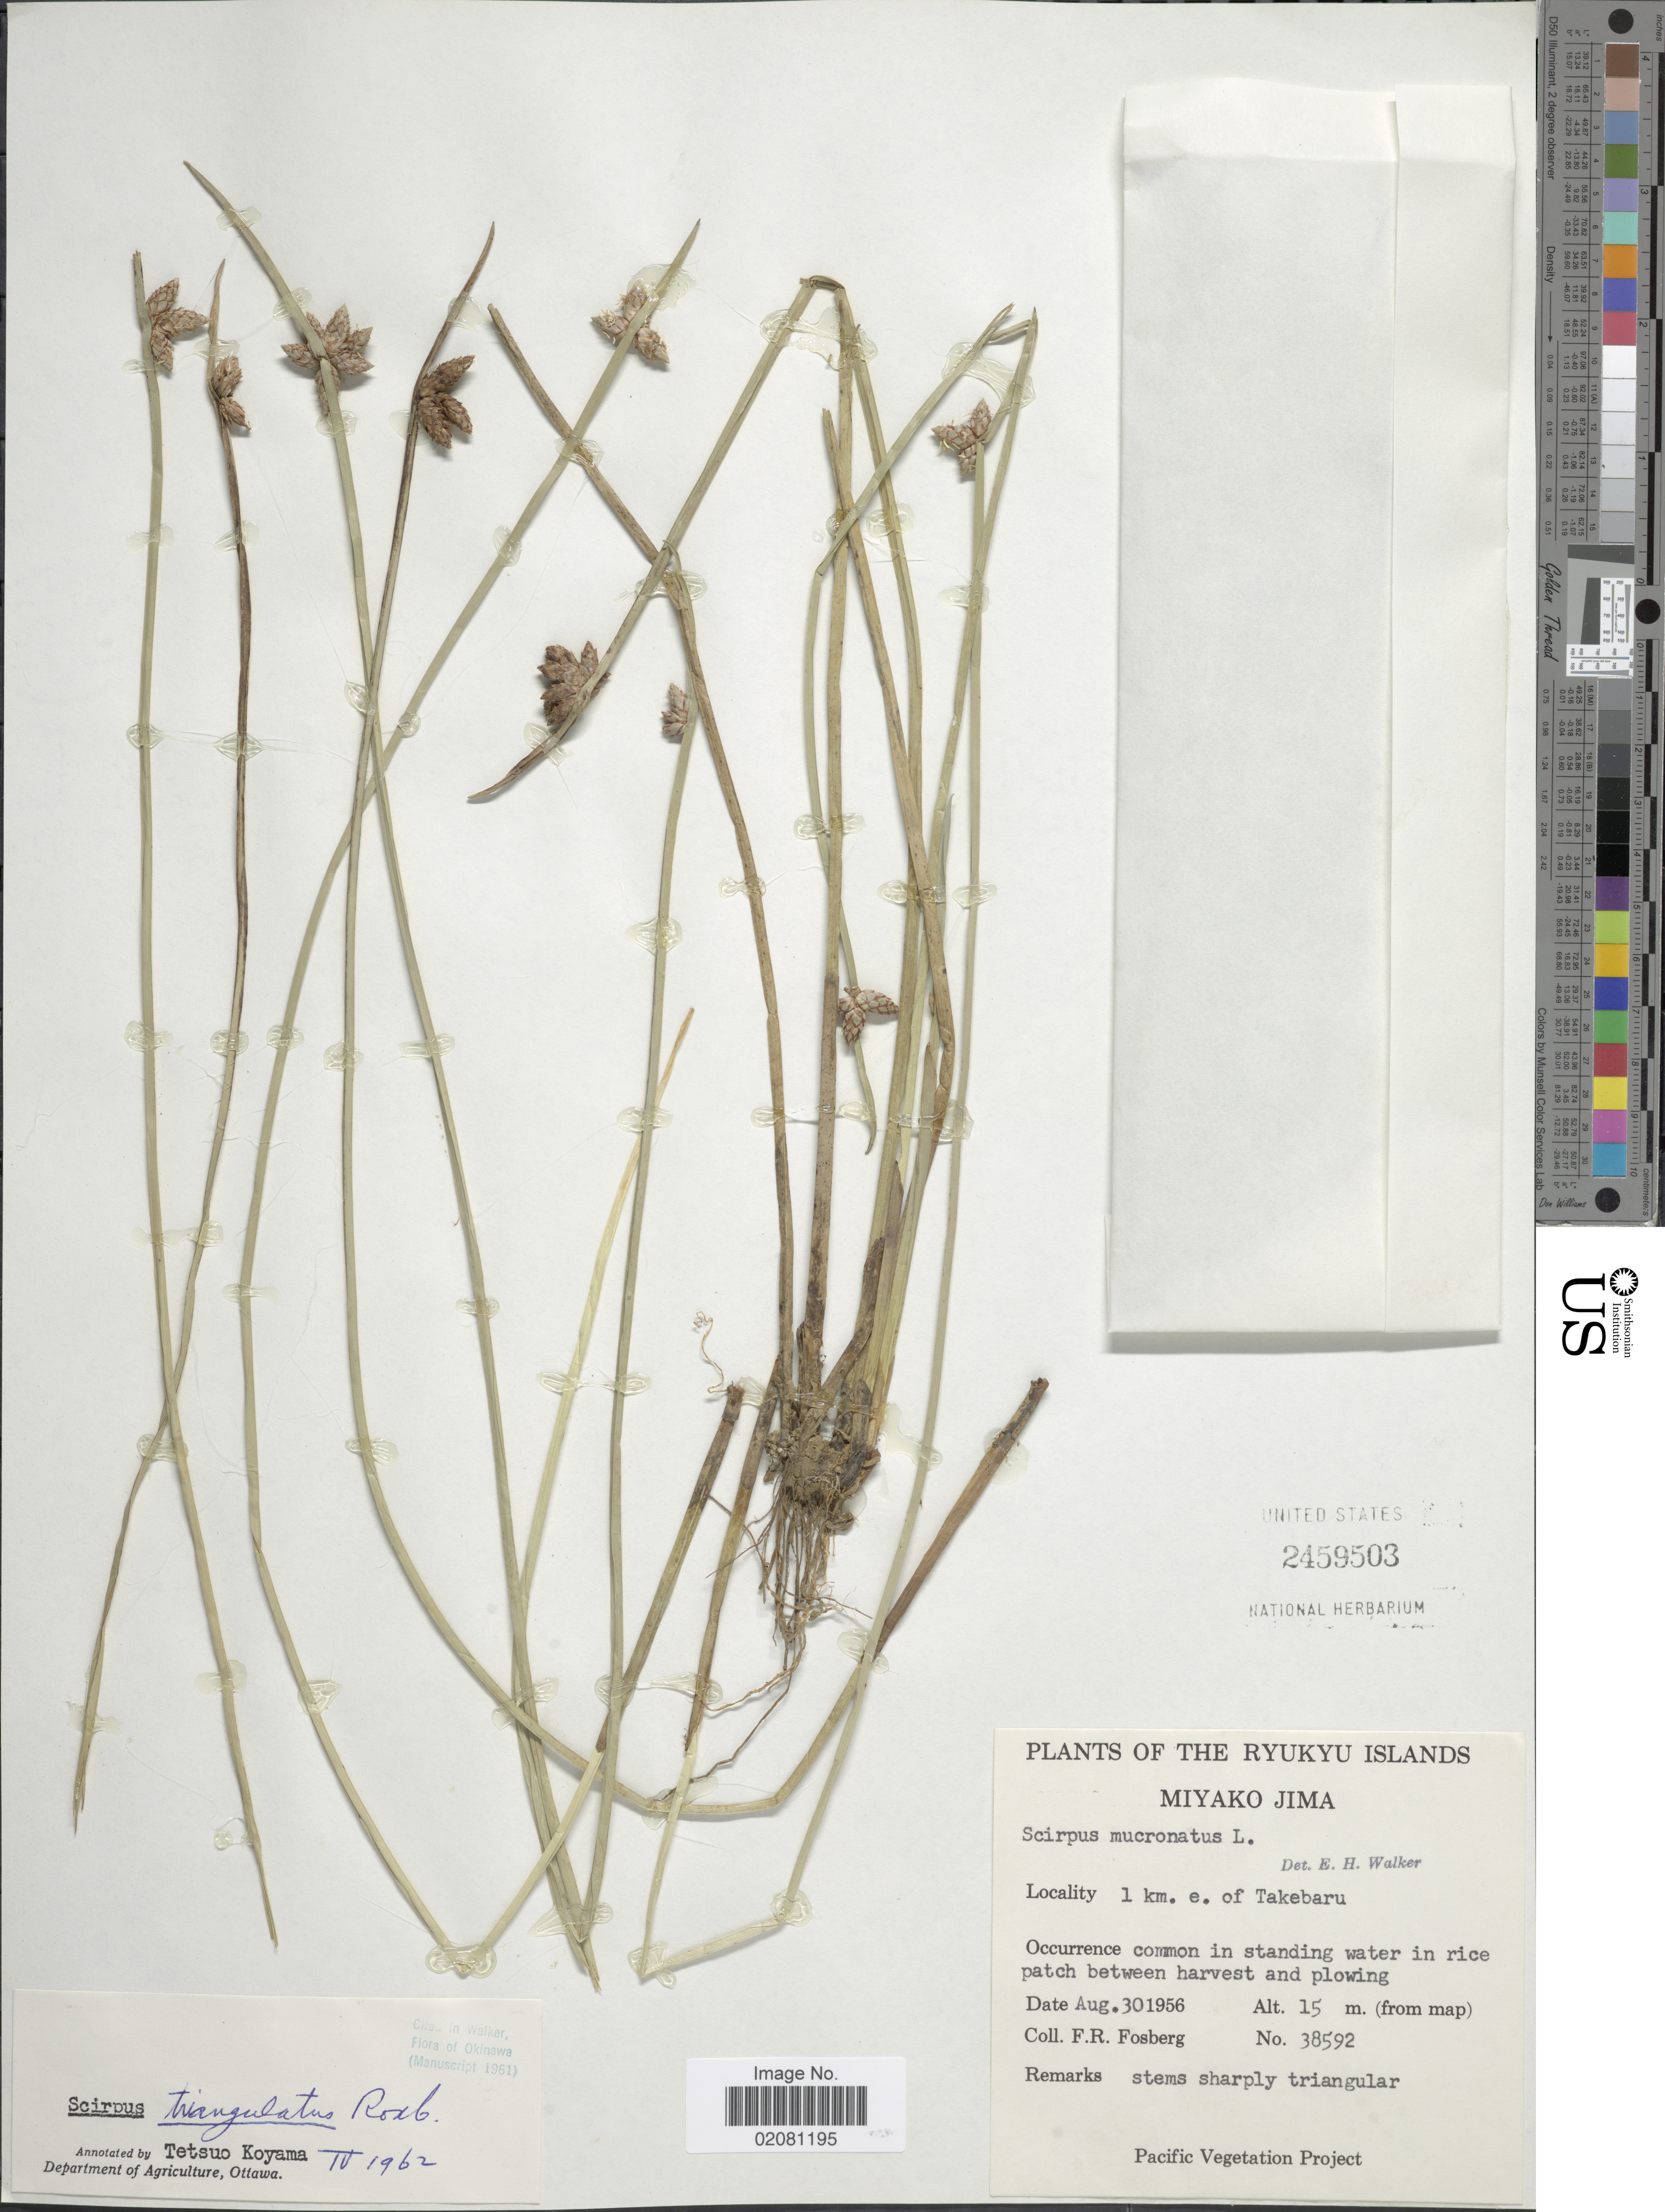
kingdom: Plantae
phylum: Tracheophyta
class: Liliopsida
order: Poales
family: Cyperaceae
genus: Schoenoplectus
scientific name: Schoenoplectus triangulatus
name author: (Roxb.) Soják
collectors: F. R. Fosberg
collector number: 38592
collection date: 1956-08-30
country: Japan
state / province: Okinawa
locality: Ryukyu Islands, Miyako Jima, 1 km. e. of Tabekaru, common in standing water in rice patch between harvest and plowing.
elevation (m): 15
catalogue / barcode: US 2459503